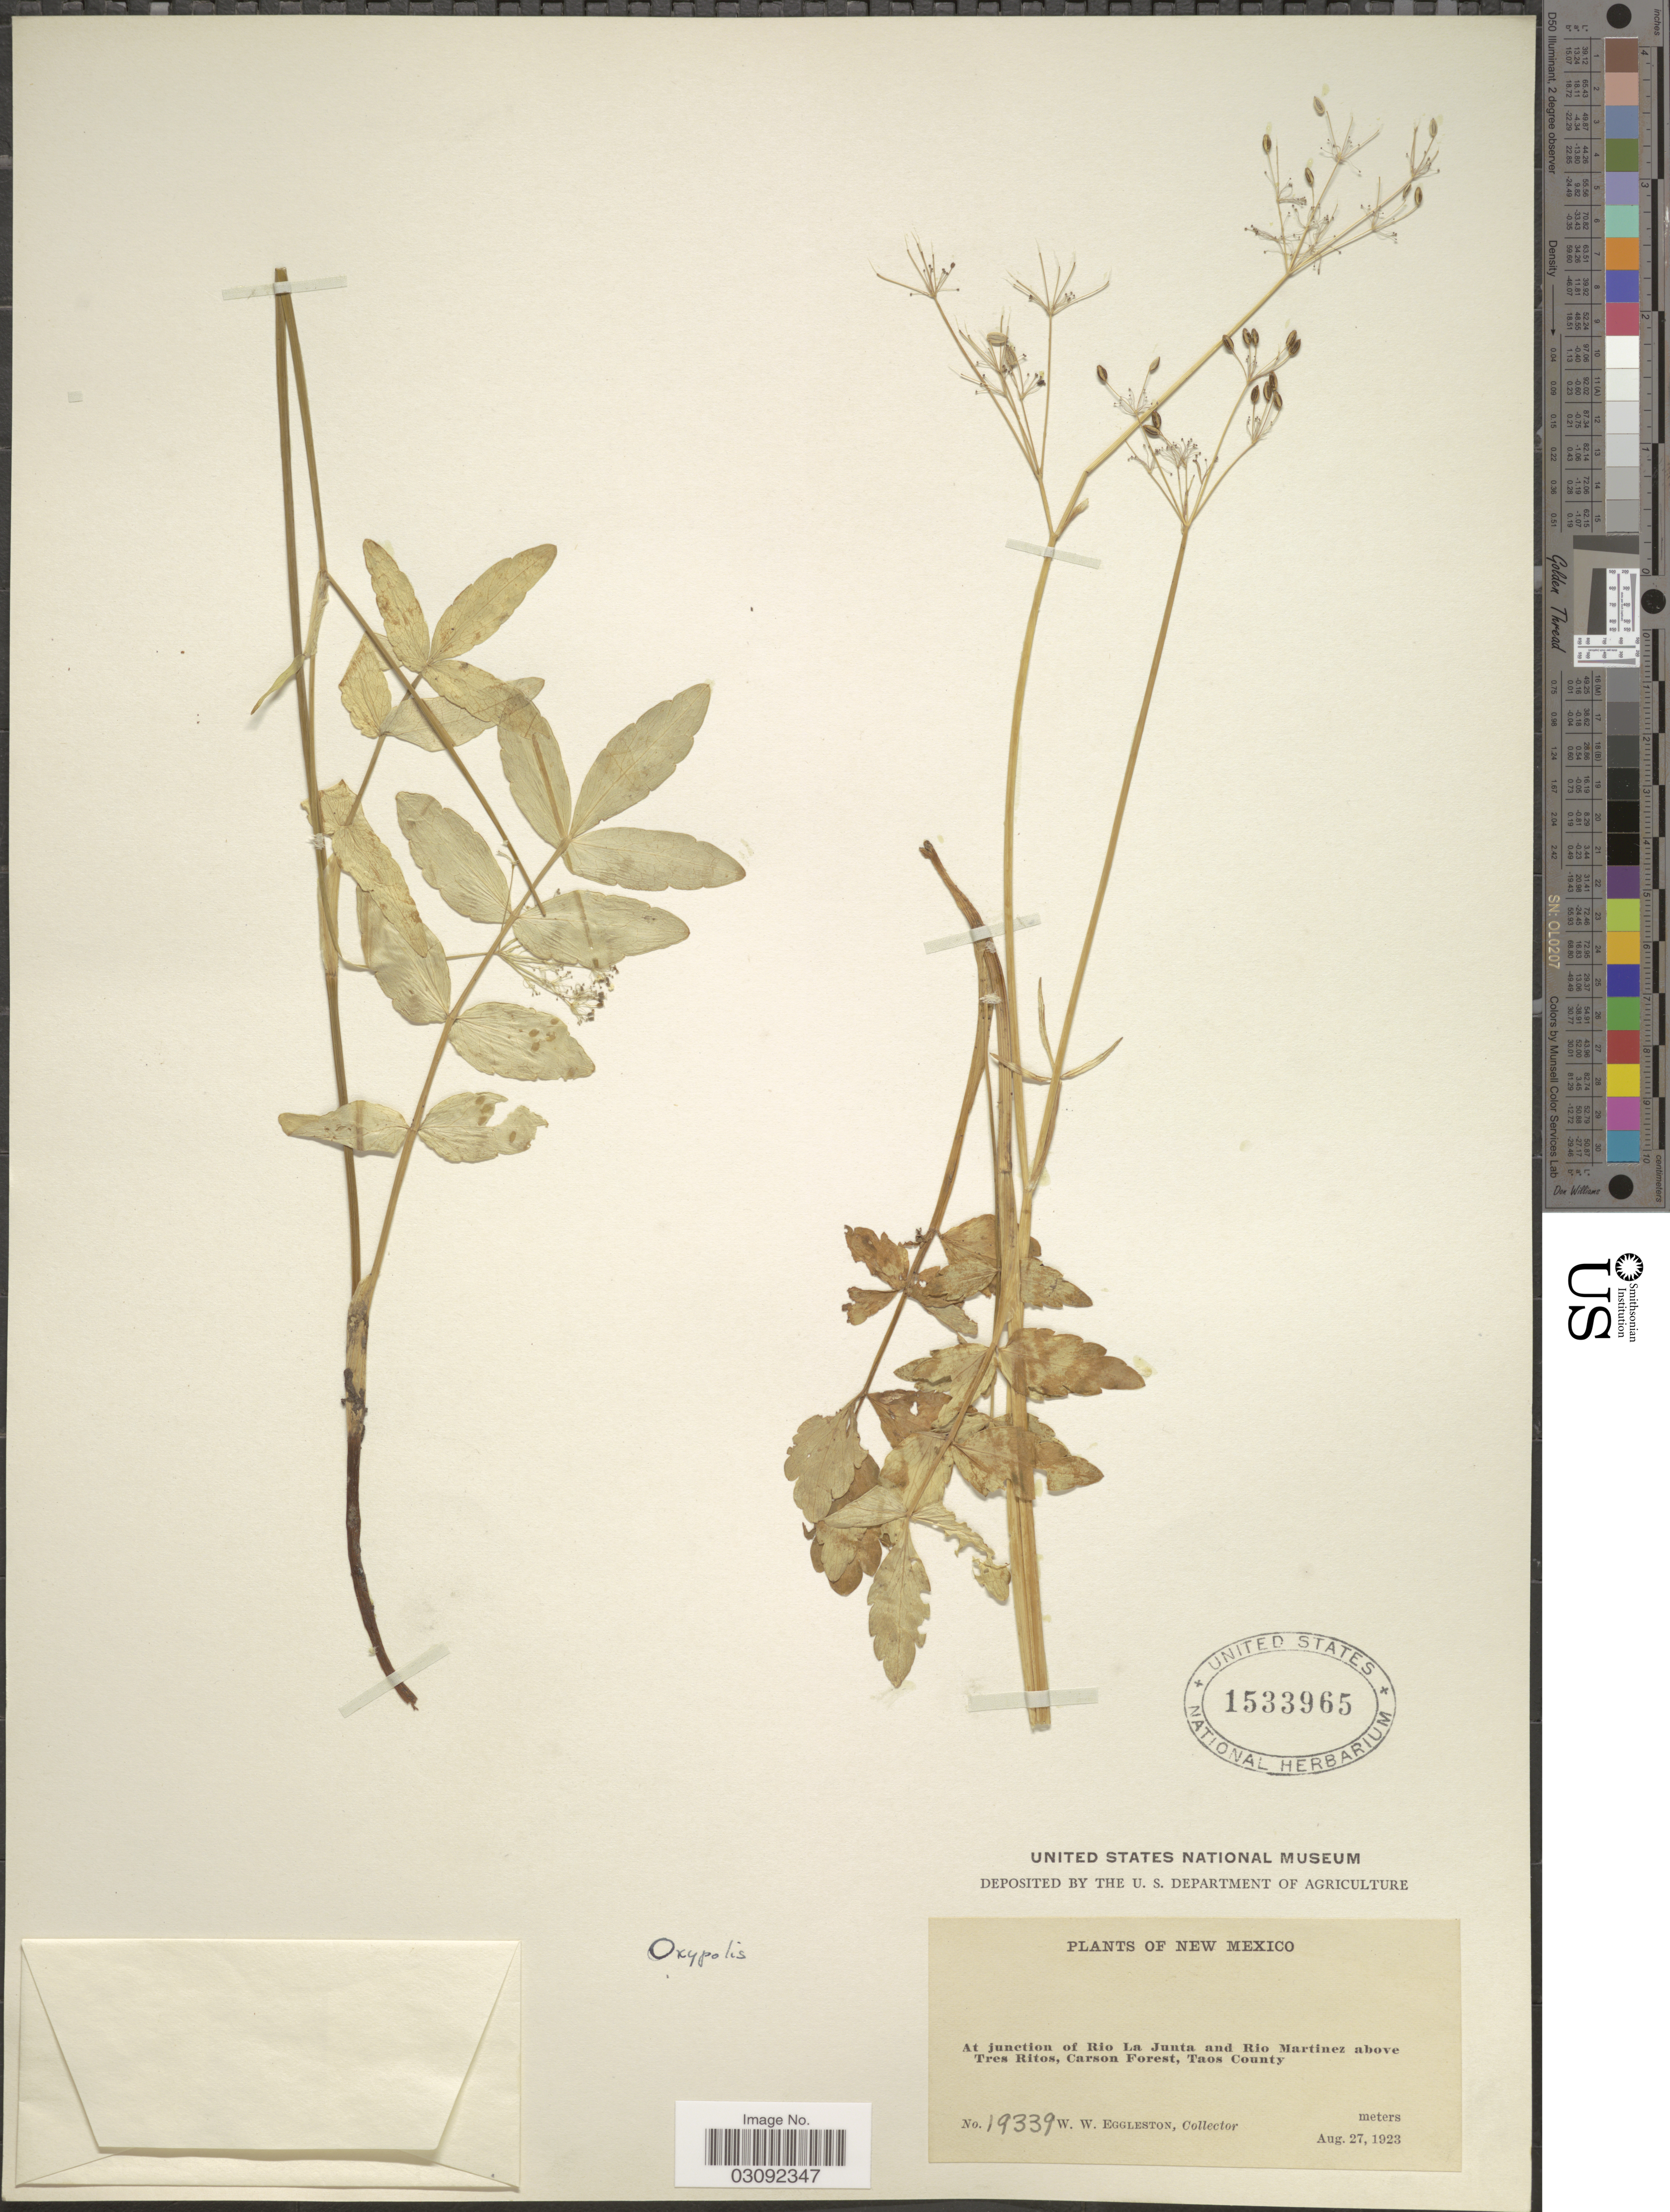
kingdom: Plantae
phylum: Tracheophyta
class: Magnoliopsida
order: Apiales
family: Apiaceae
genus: Oxypolis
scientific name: Oxypolis fendleri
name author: (A. Gray) A. Heller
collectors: W. W. Eggleston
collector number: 19339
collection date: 1923-08-27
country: United States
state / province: New Mexico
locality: At junction of Rio La Junta and Rio Martinez above Tres Ritos, Carson Forest, Taos County.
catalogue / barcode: US 1533965